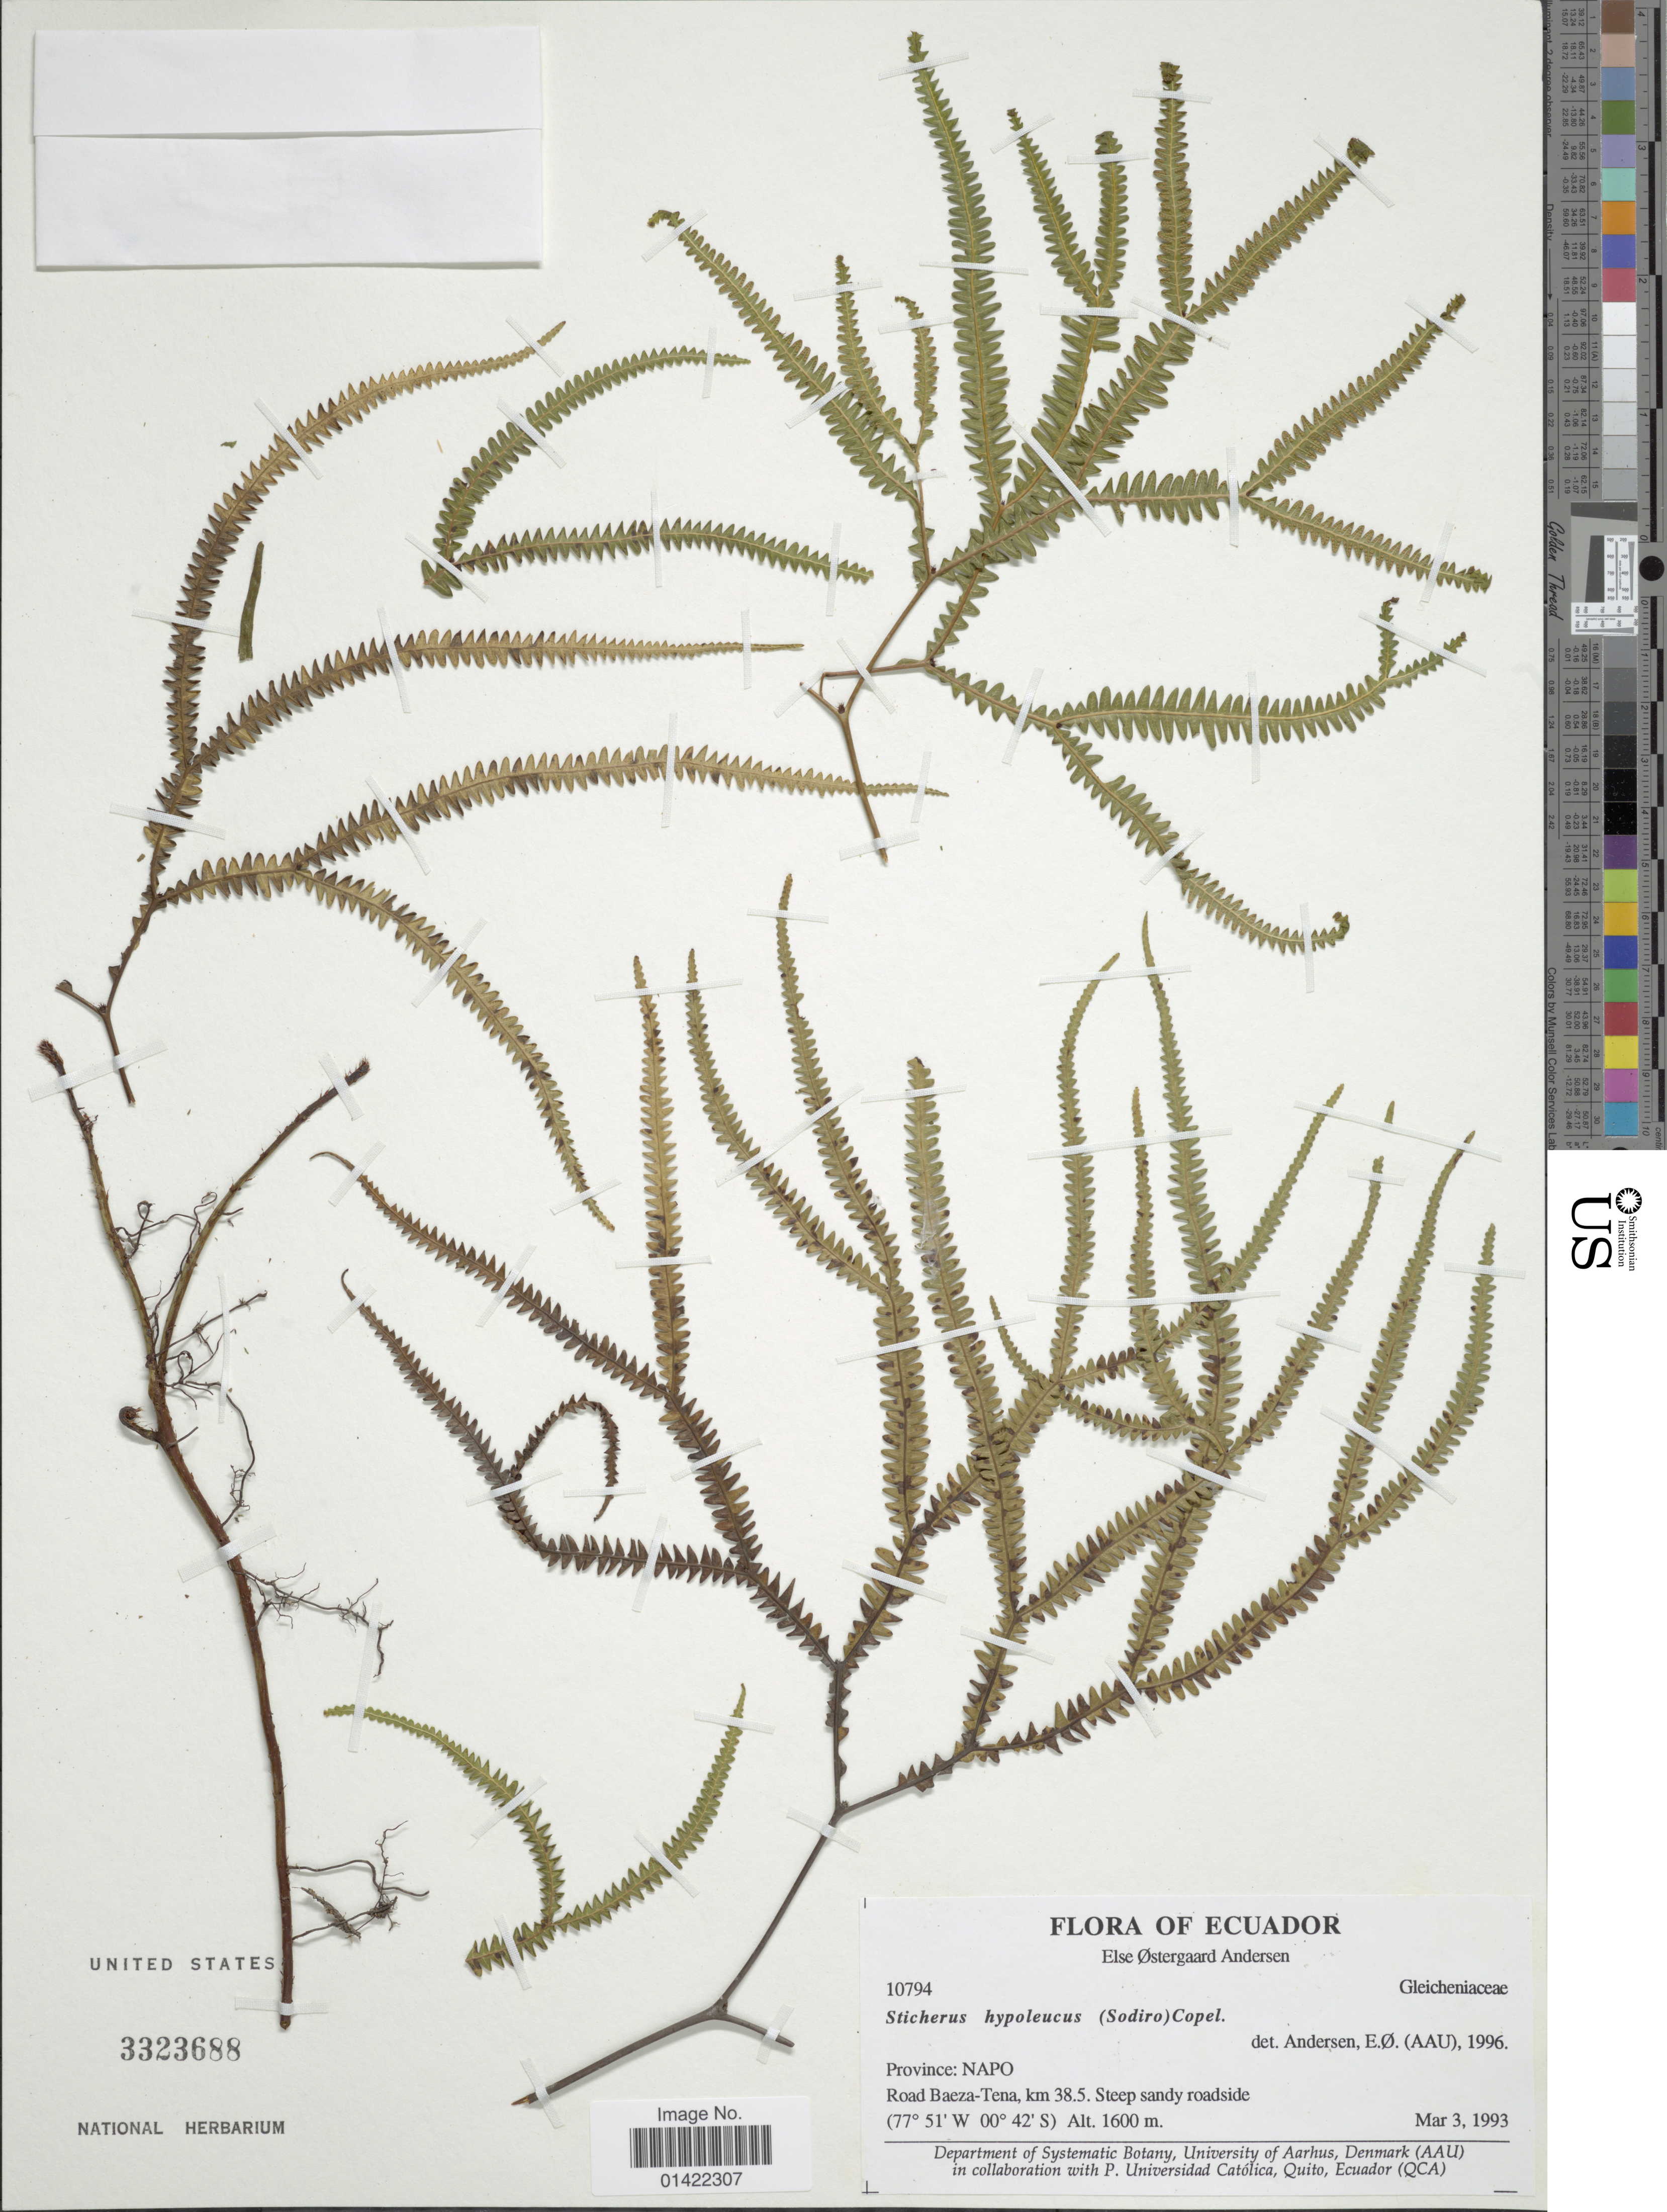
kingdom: Plantae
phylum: Tracheophyta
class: Polypodiopsida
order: Gleicheniales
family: Gleicheniaceae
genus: Sticherus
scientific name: Sticherus hypoleucus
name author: (Sodiro) Copel.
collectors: E. Ø. Andersen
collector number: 10794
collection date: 1993-03-03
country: Ecuador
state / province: Napo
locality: Road Baeza-Tena, km 38.5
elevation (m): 1600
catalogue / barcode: US 3323688